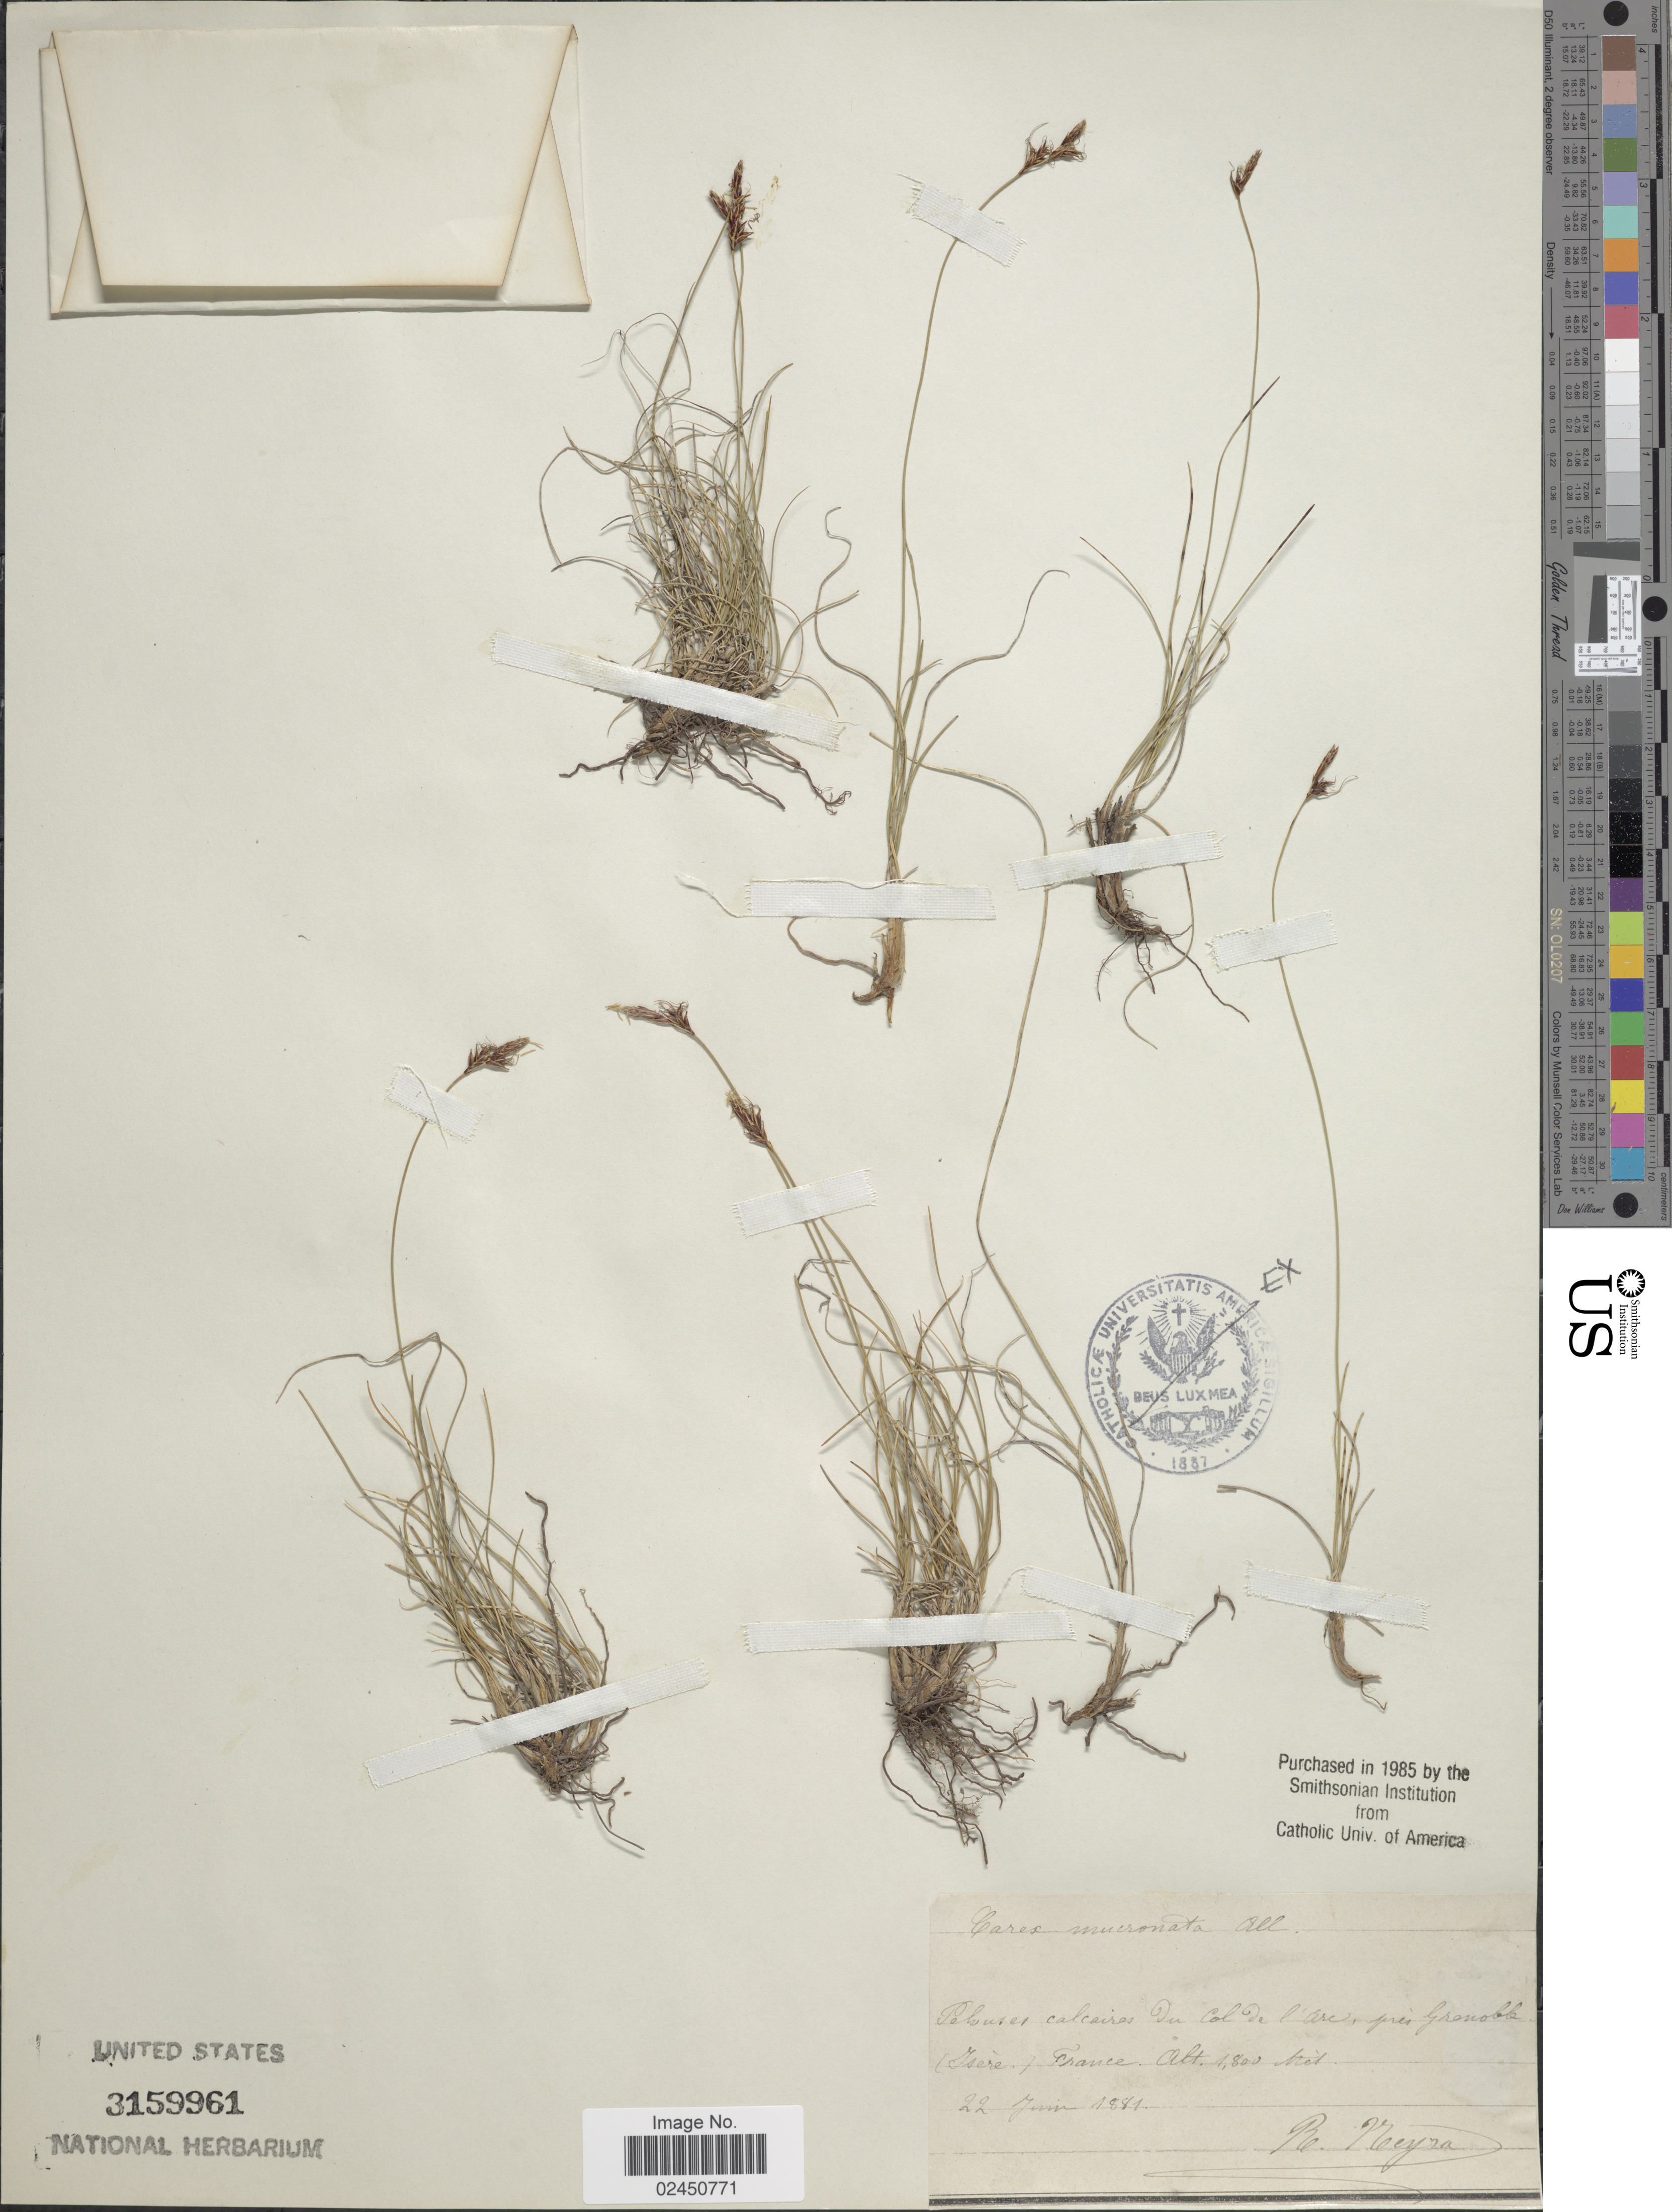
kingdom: Plantae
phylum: Tracheophyta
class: Liliopsida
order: Poales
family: Cyperaceae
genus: Carex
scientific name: Carex mucronata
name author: All.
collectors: R. Neyra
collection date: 1881-06-22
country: France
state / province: Auvergne-Rhône-Alpes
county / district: Isère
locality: Pres Granoble (Isere)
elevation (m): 1800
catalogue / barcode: US 3159961